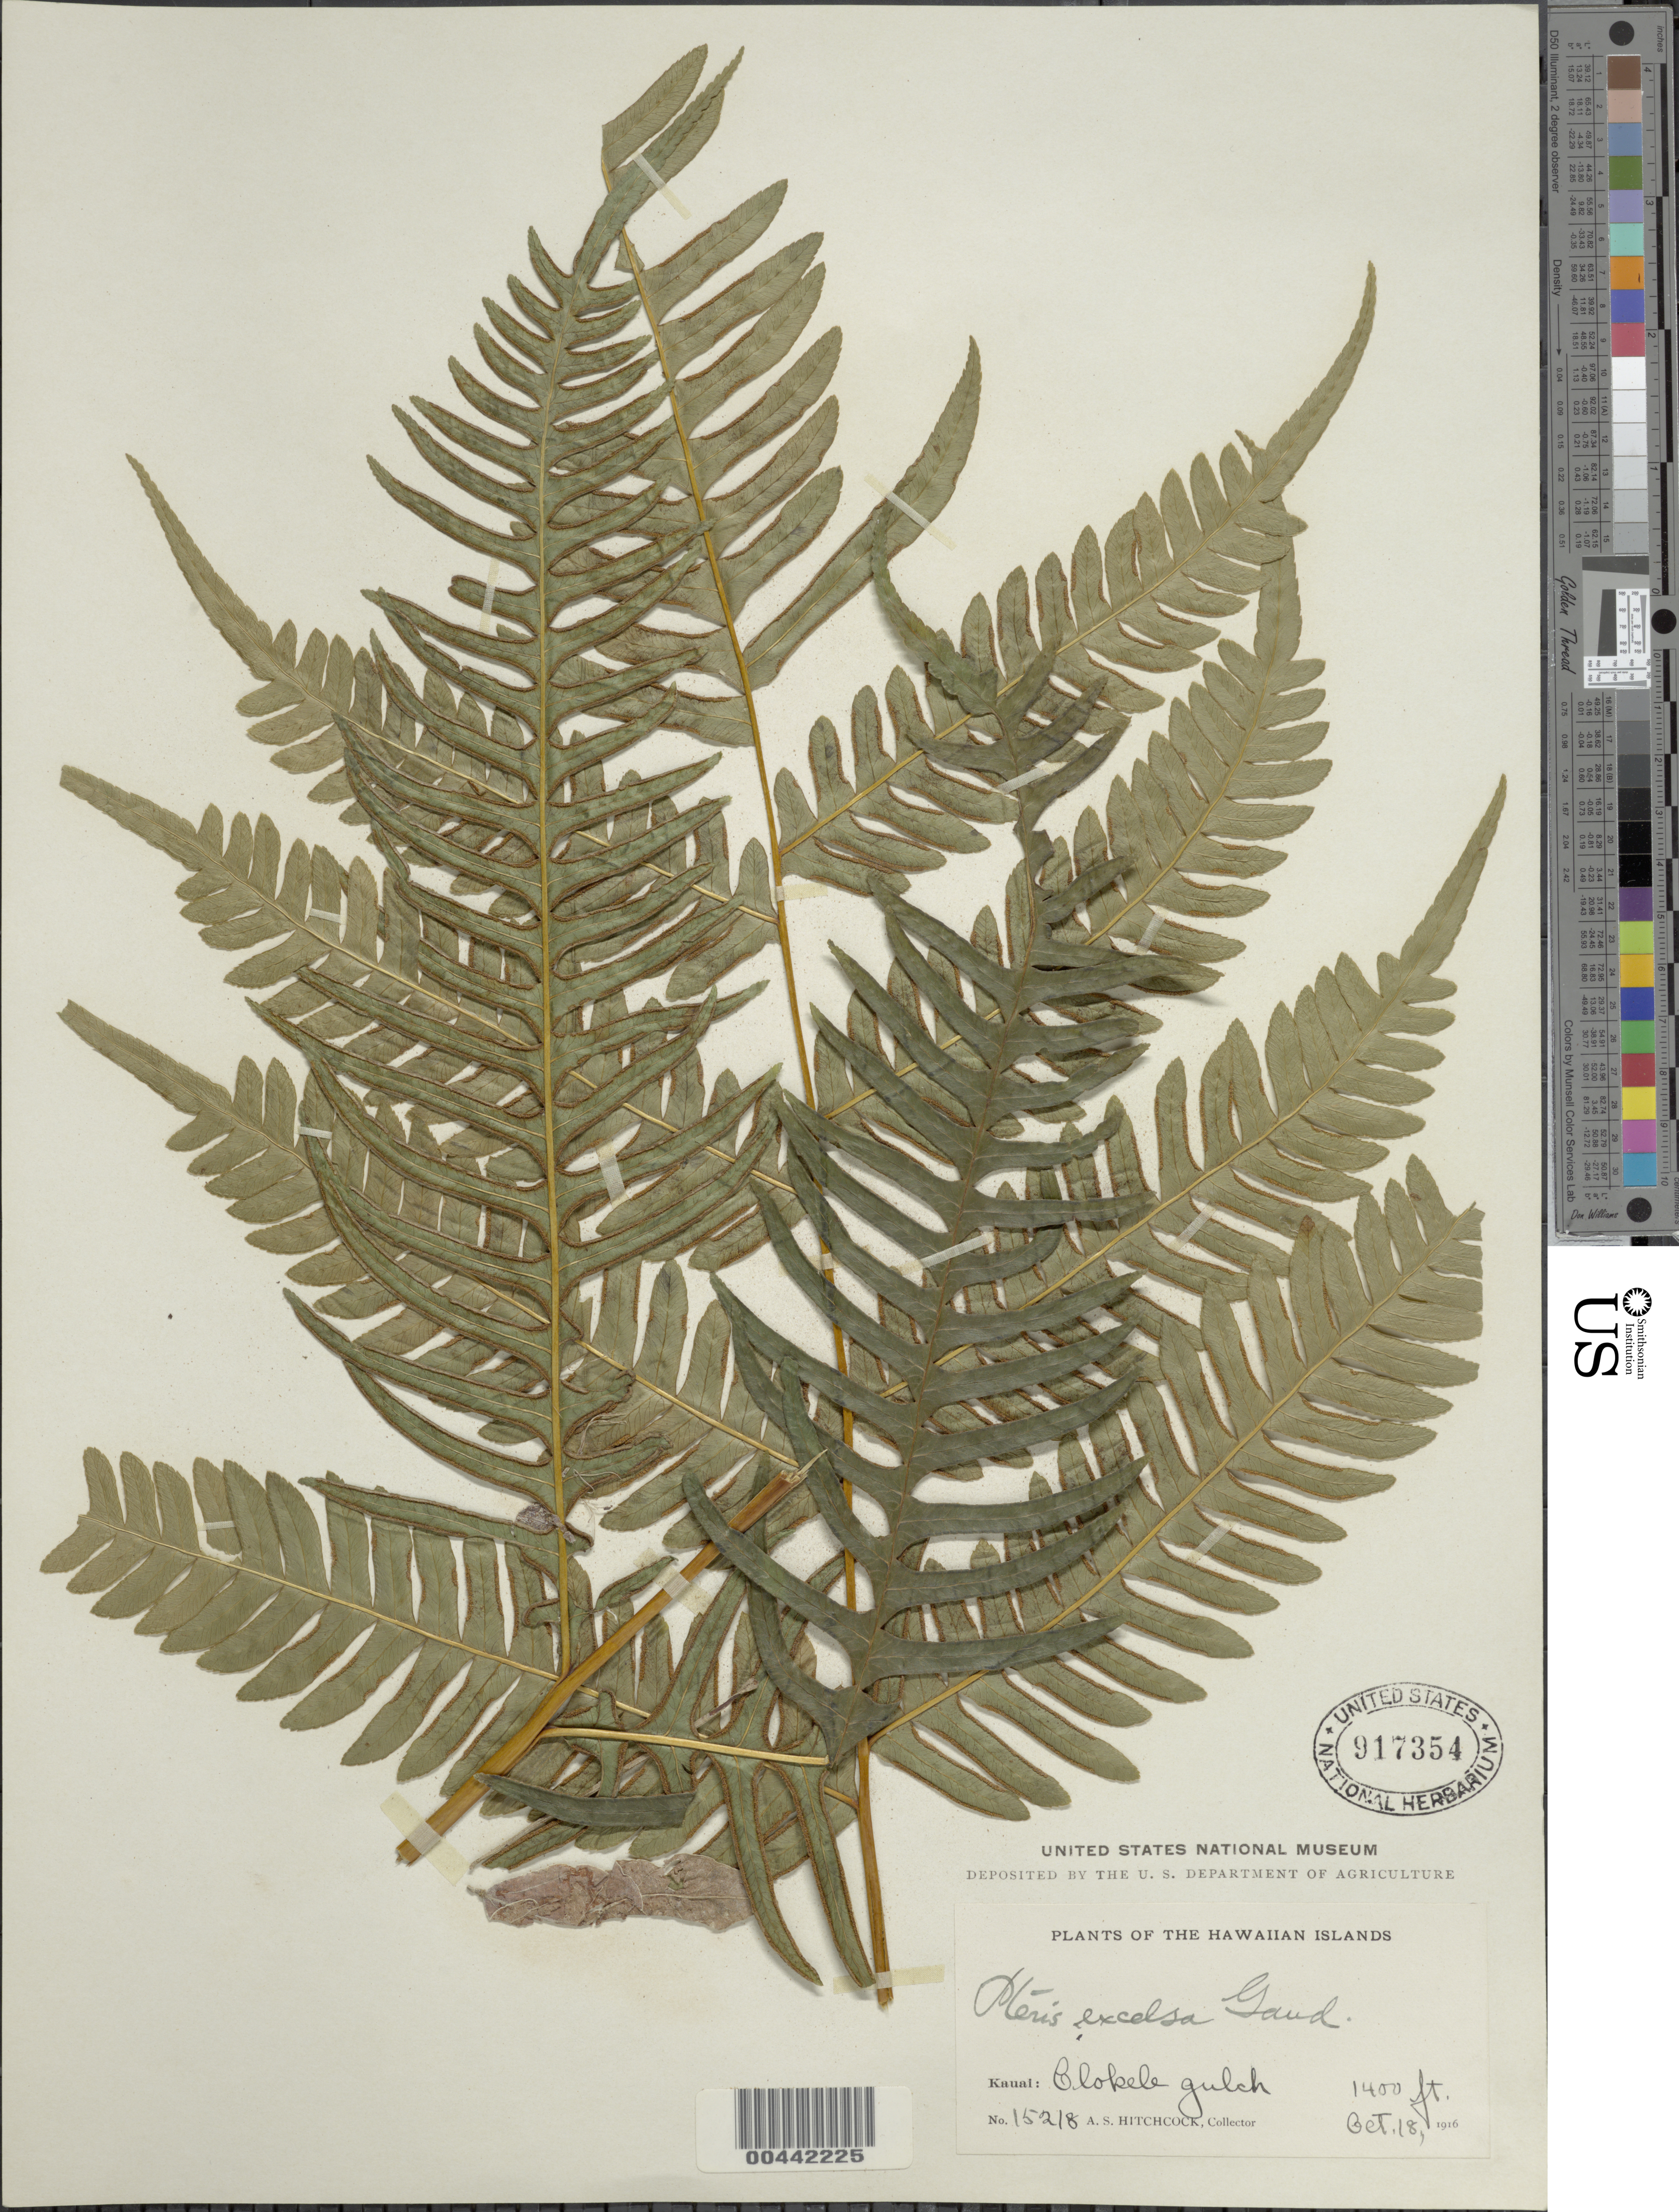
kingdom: Plantae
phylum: Tracheophyta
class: Polypodiopsida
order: Polypodiales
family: Pteridaceae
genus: Pteris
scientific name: Pteris terminalis var. terminalis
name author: Wall.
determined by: Wagner, W. L., (BOT), Smithsonian Institution - National Museum of Natural History (UNITED STATES)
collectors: A. S. Hitchcock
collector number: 15218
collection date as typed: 18 Oct 1916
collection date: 1916-10-18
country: United States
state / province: Hawaii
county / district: Kauai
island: Kaua'i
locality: Olokele Gulch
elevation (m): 427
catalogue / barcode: US 917354